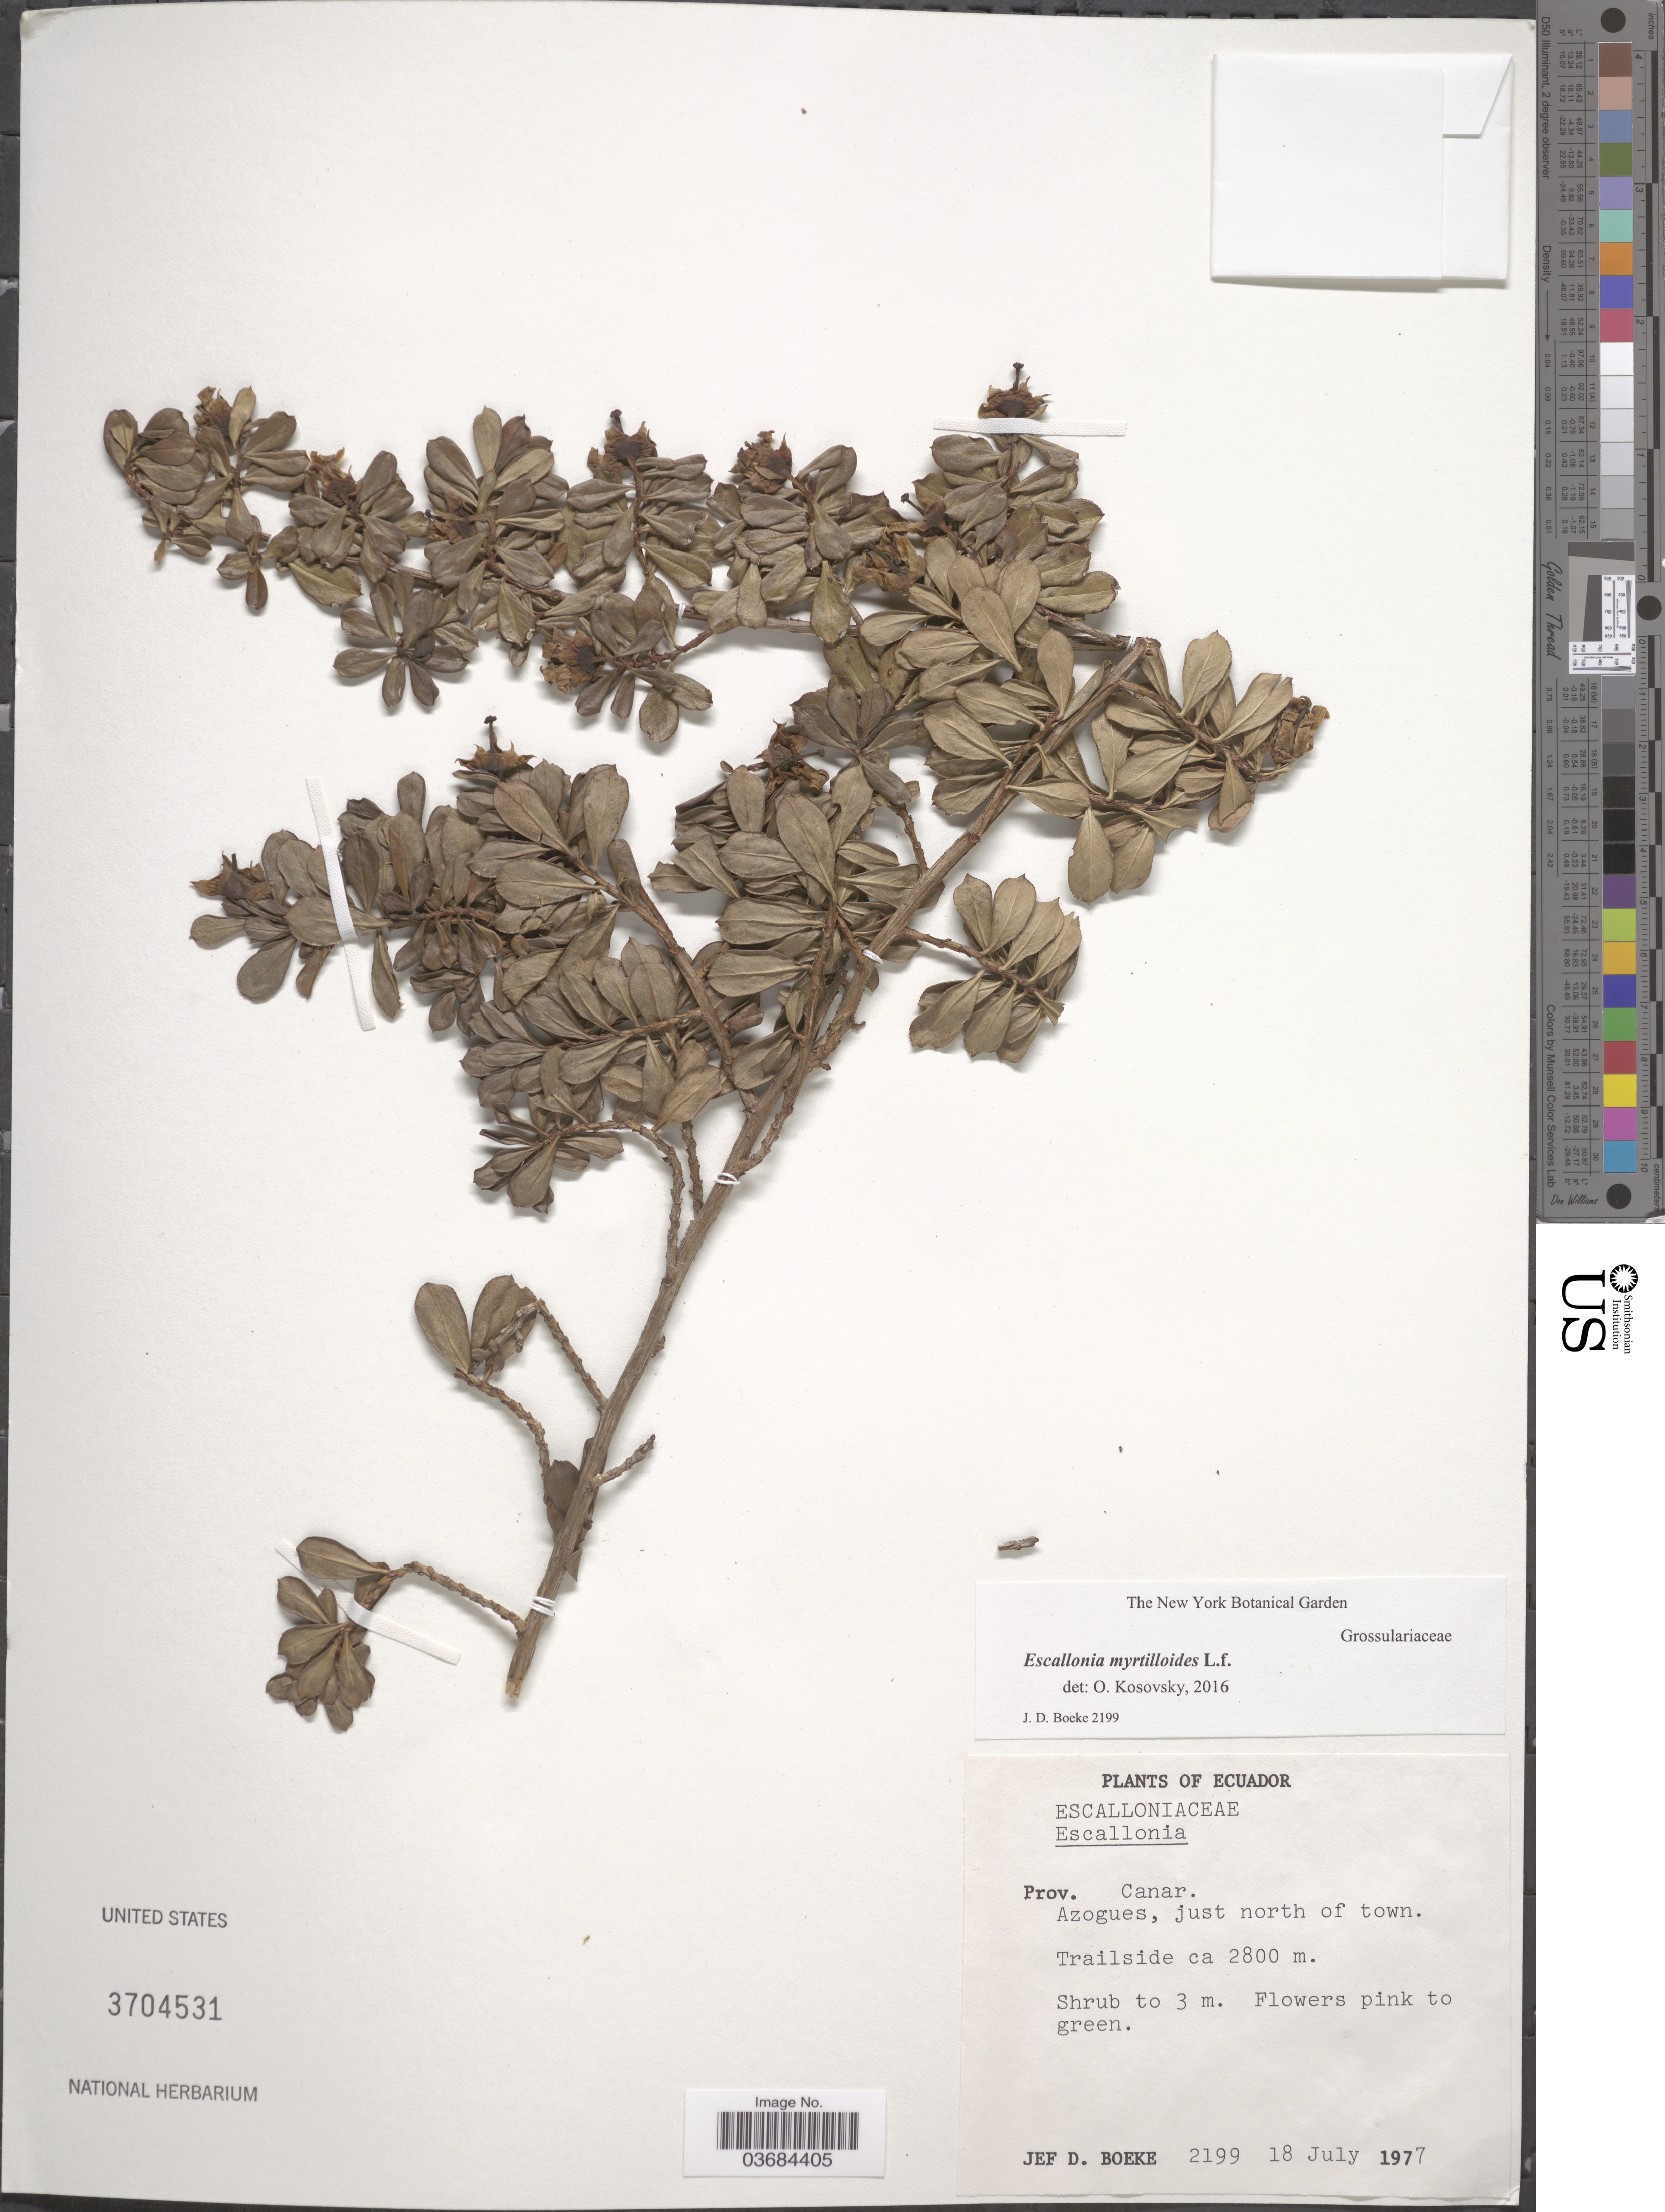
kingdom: Plantae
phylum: Tracheophyta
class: Magnoliopsida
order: Escalloniales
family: Escalloniaceae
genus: Escallonia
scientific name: Escallonia myrtilloides var. myrtilloides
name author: L. f.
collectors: J. Boeke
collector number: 2199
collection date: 1977-07-18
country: Ecuador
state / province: Cañar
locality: Azogues, just north of town.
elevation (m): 2800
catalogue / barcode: US 3704531